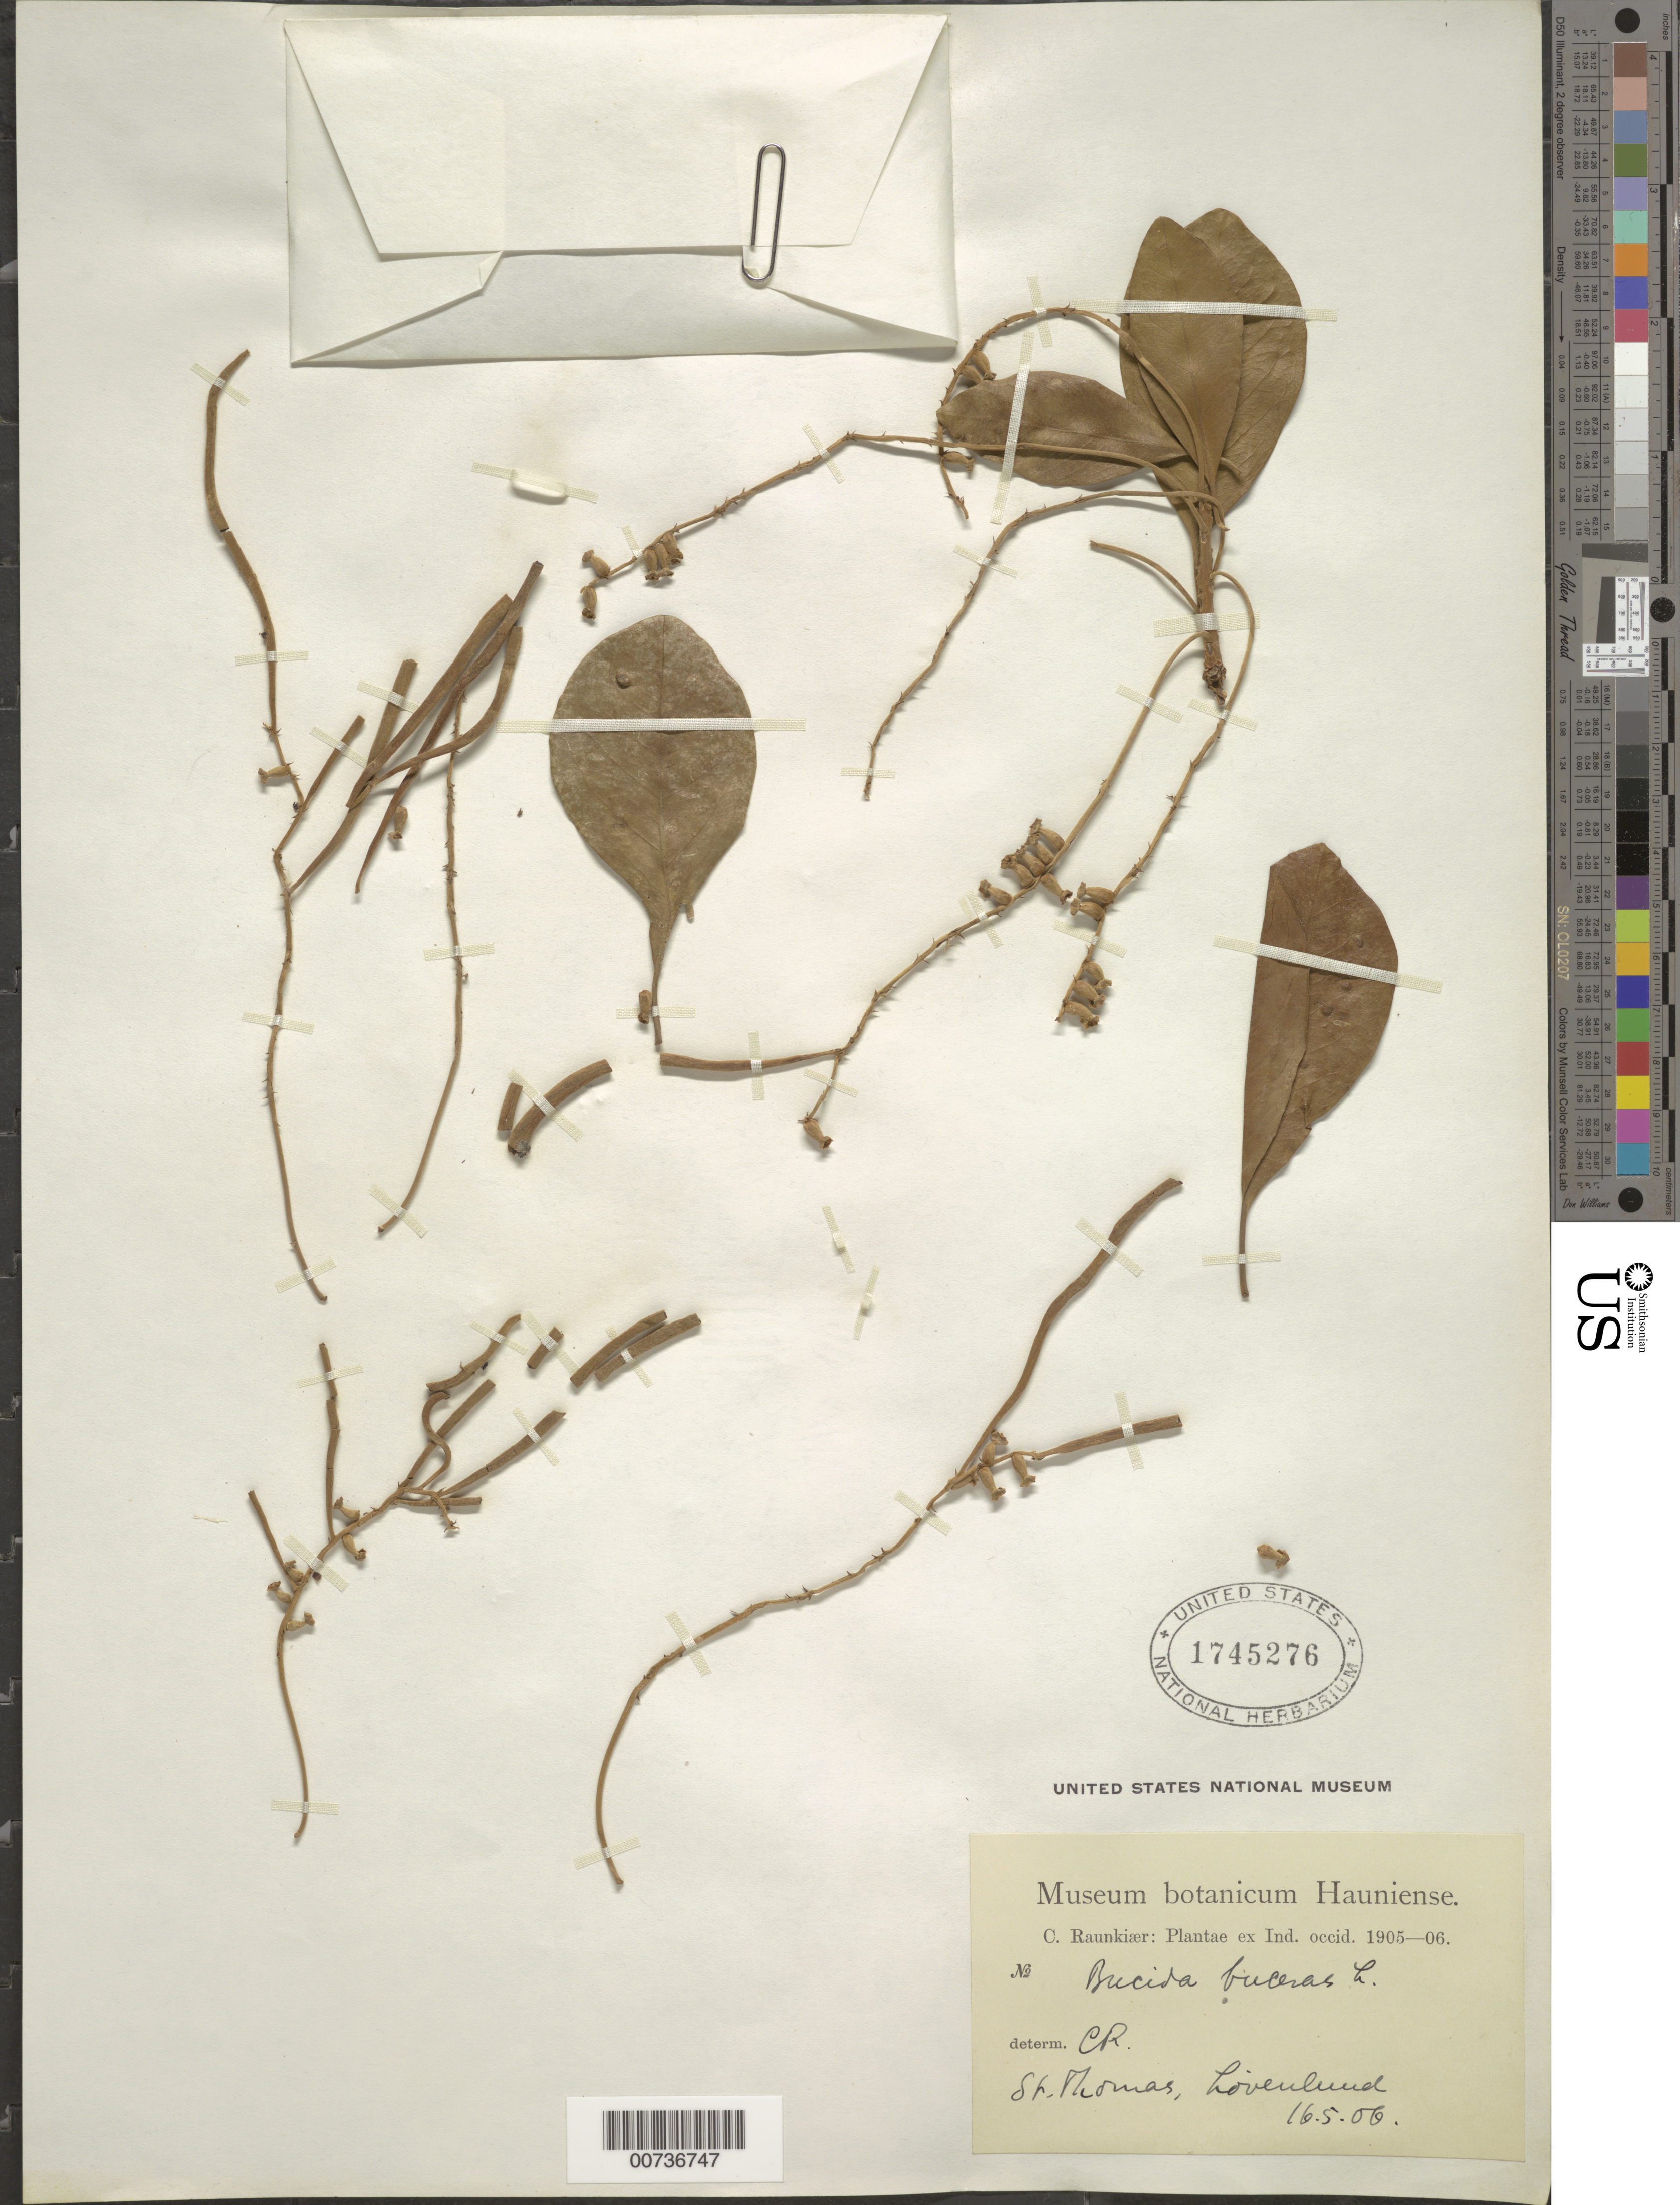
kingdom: Plantae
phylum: Tracheophyta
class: Magnoliopsida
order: Myrtales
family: Combretaceae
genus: Terminalia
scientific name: Terminalia buceras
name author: (L.) C. Wright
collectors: C. Raunkiær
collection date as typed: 16 May 1906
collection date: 1906-05-16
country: U.S. Virgin Islands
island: St. Thomas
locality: Lovenlund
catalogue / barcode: US 1745376